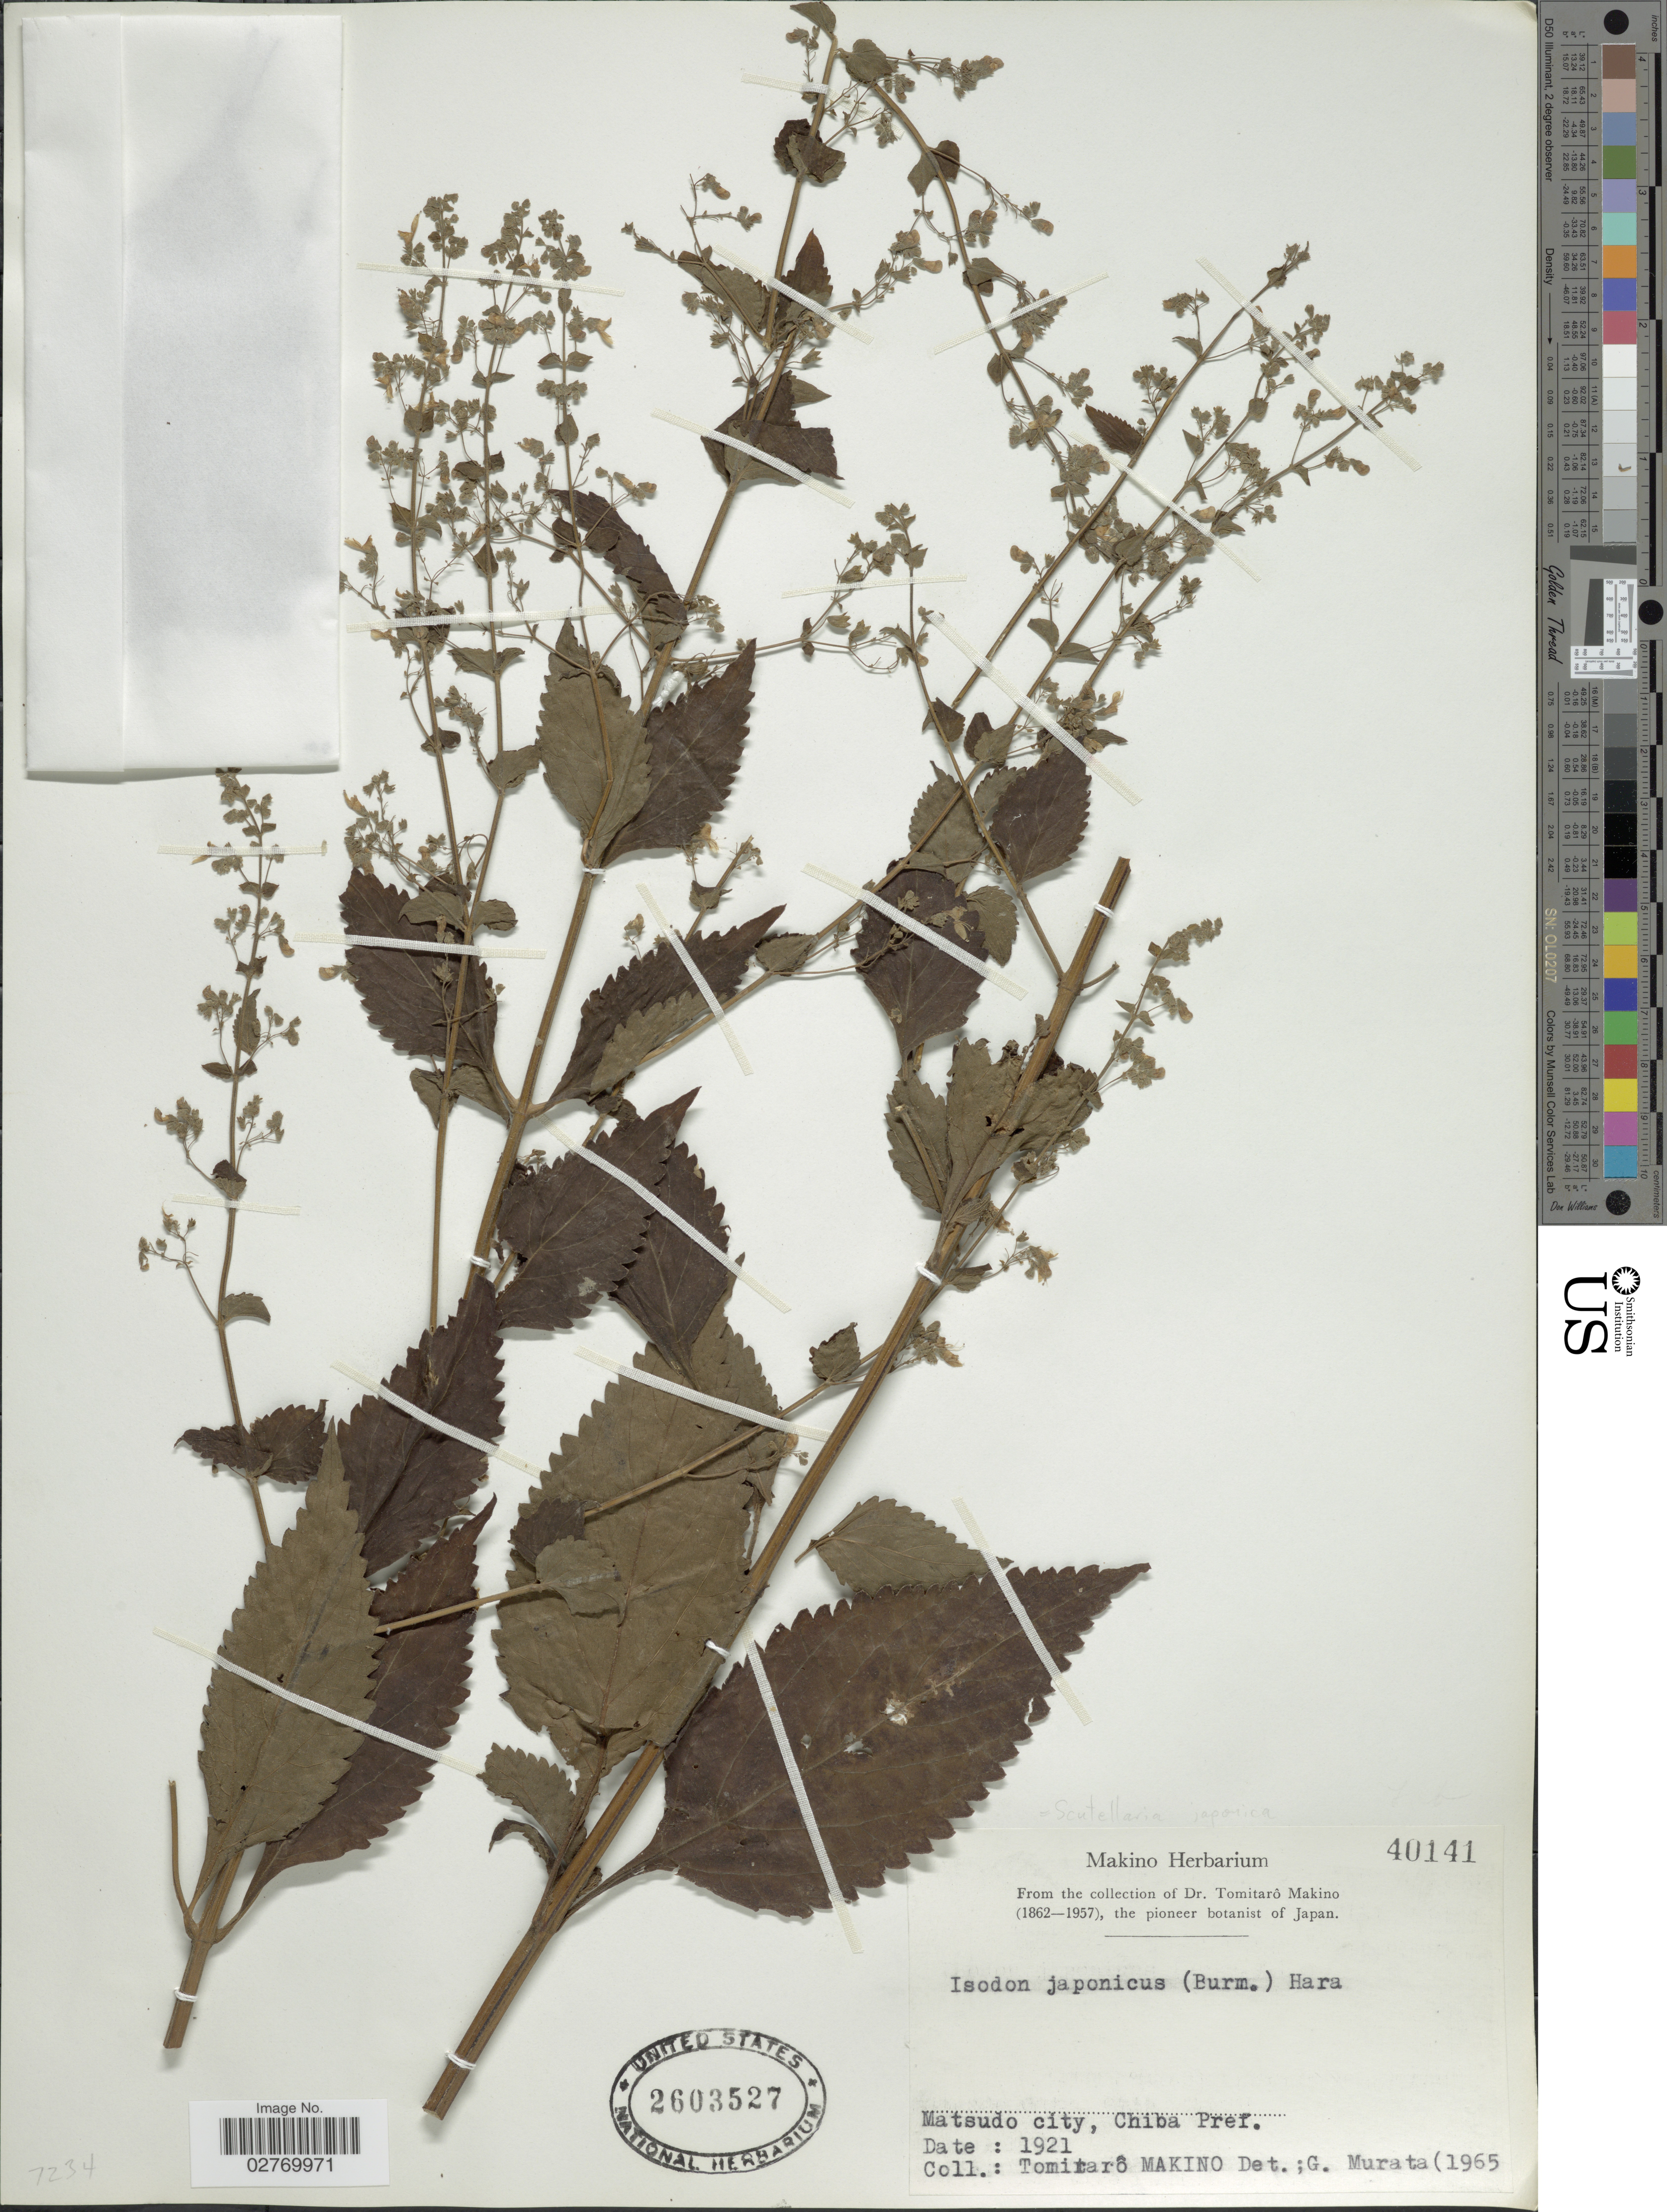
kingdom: Plantae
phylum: Tracheophyta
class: Magnoliopsida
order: Lamiales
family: Lamiaceae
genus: Scutellaria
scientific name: Scutellaria japonica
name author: Burm. f.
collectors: T. Makino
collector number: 40141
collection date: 1921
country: Japan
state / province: Tiba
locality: Matsudo city, Chiba Pref.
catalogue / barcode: US 2603527